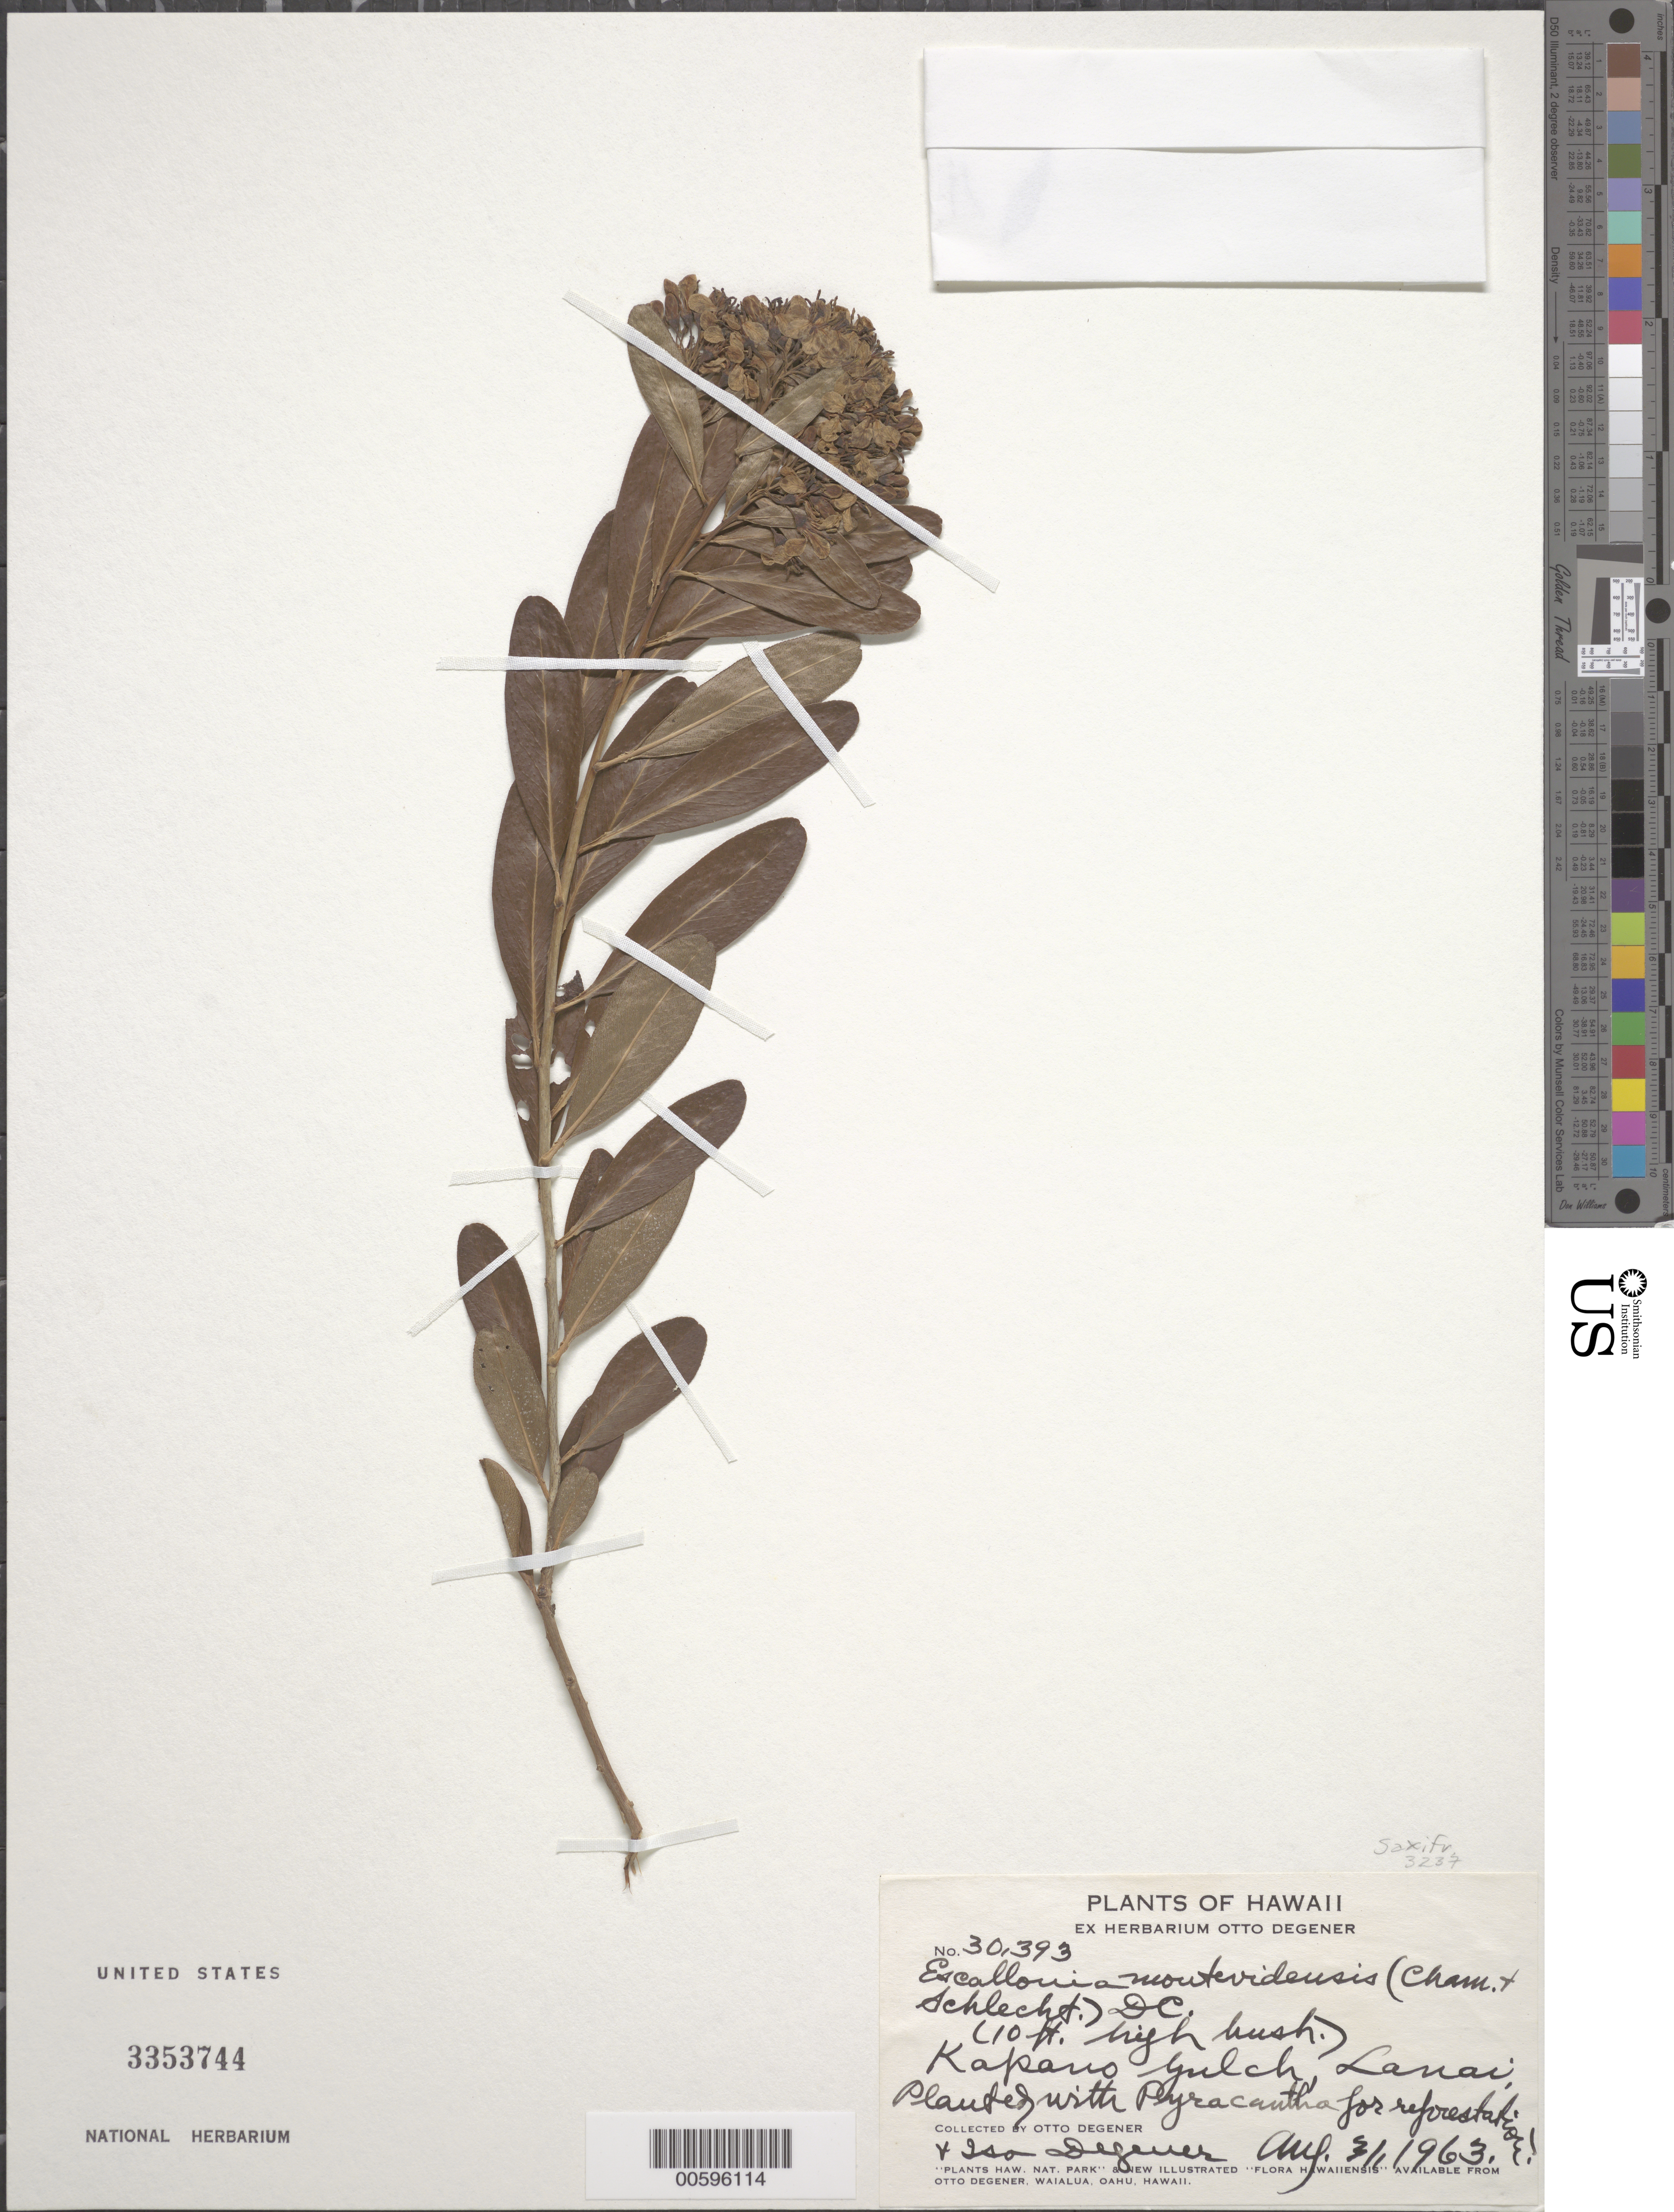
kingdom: Plantae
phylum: Tracheophyta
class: Magnoliopsida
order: Escalloniales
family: Escalloniaceae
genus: Escallonia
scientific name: Escallonia montevidensis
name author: (Cham. & Schltdl.) DC.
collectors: O. Degener & I. Degener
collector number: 30393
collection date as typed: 31 Aug 1963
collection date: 1963-08-31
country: United States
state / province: Hawaii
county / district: Maui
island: Lana'i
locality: Kapano Gulch.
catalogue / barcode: US 3353744